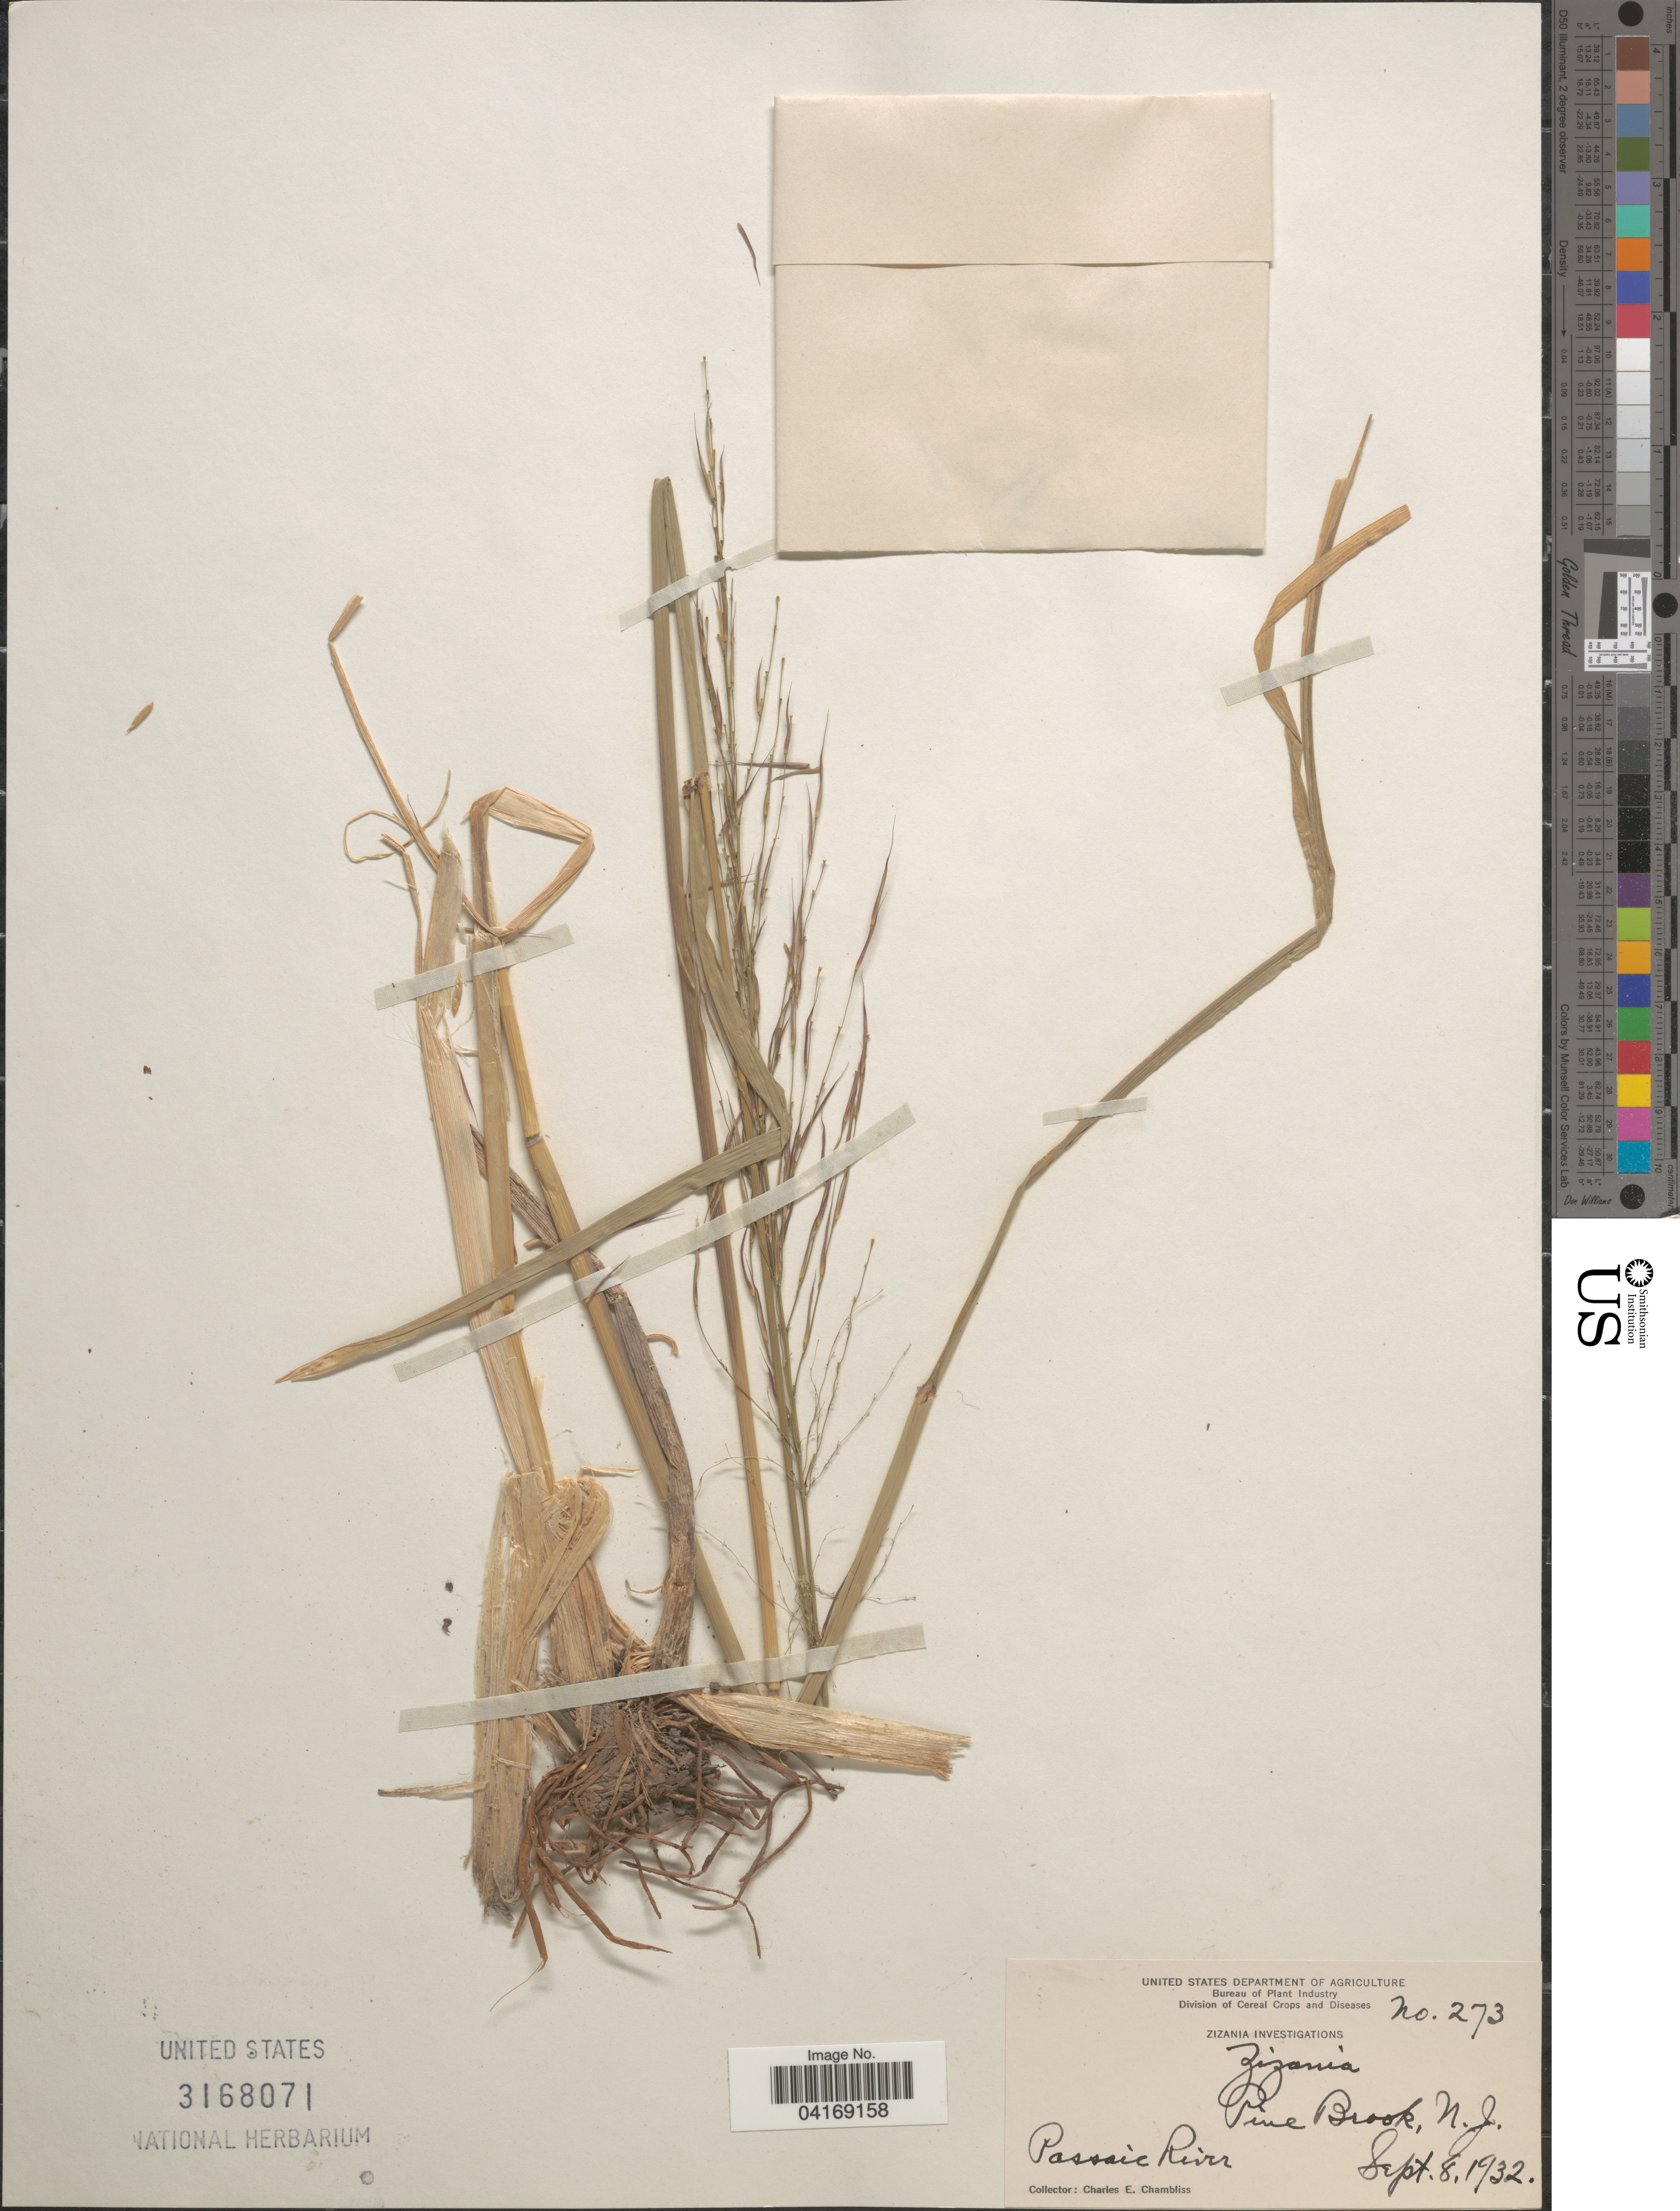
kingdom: Plantae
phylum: Tracheophyta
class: Liliopsida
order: Poales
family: Poaceae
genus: Zizania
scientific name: Zizania sp.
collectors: C. Chambliss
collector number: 273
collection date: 1932-09-08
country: United States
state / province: New Jersey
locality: Pine Brook. Passaic River.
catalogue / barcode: US 3168071